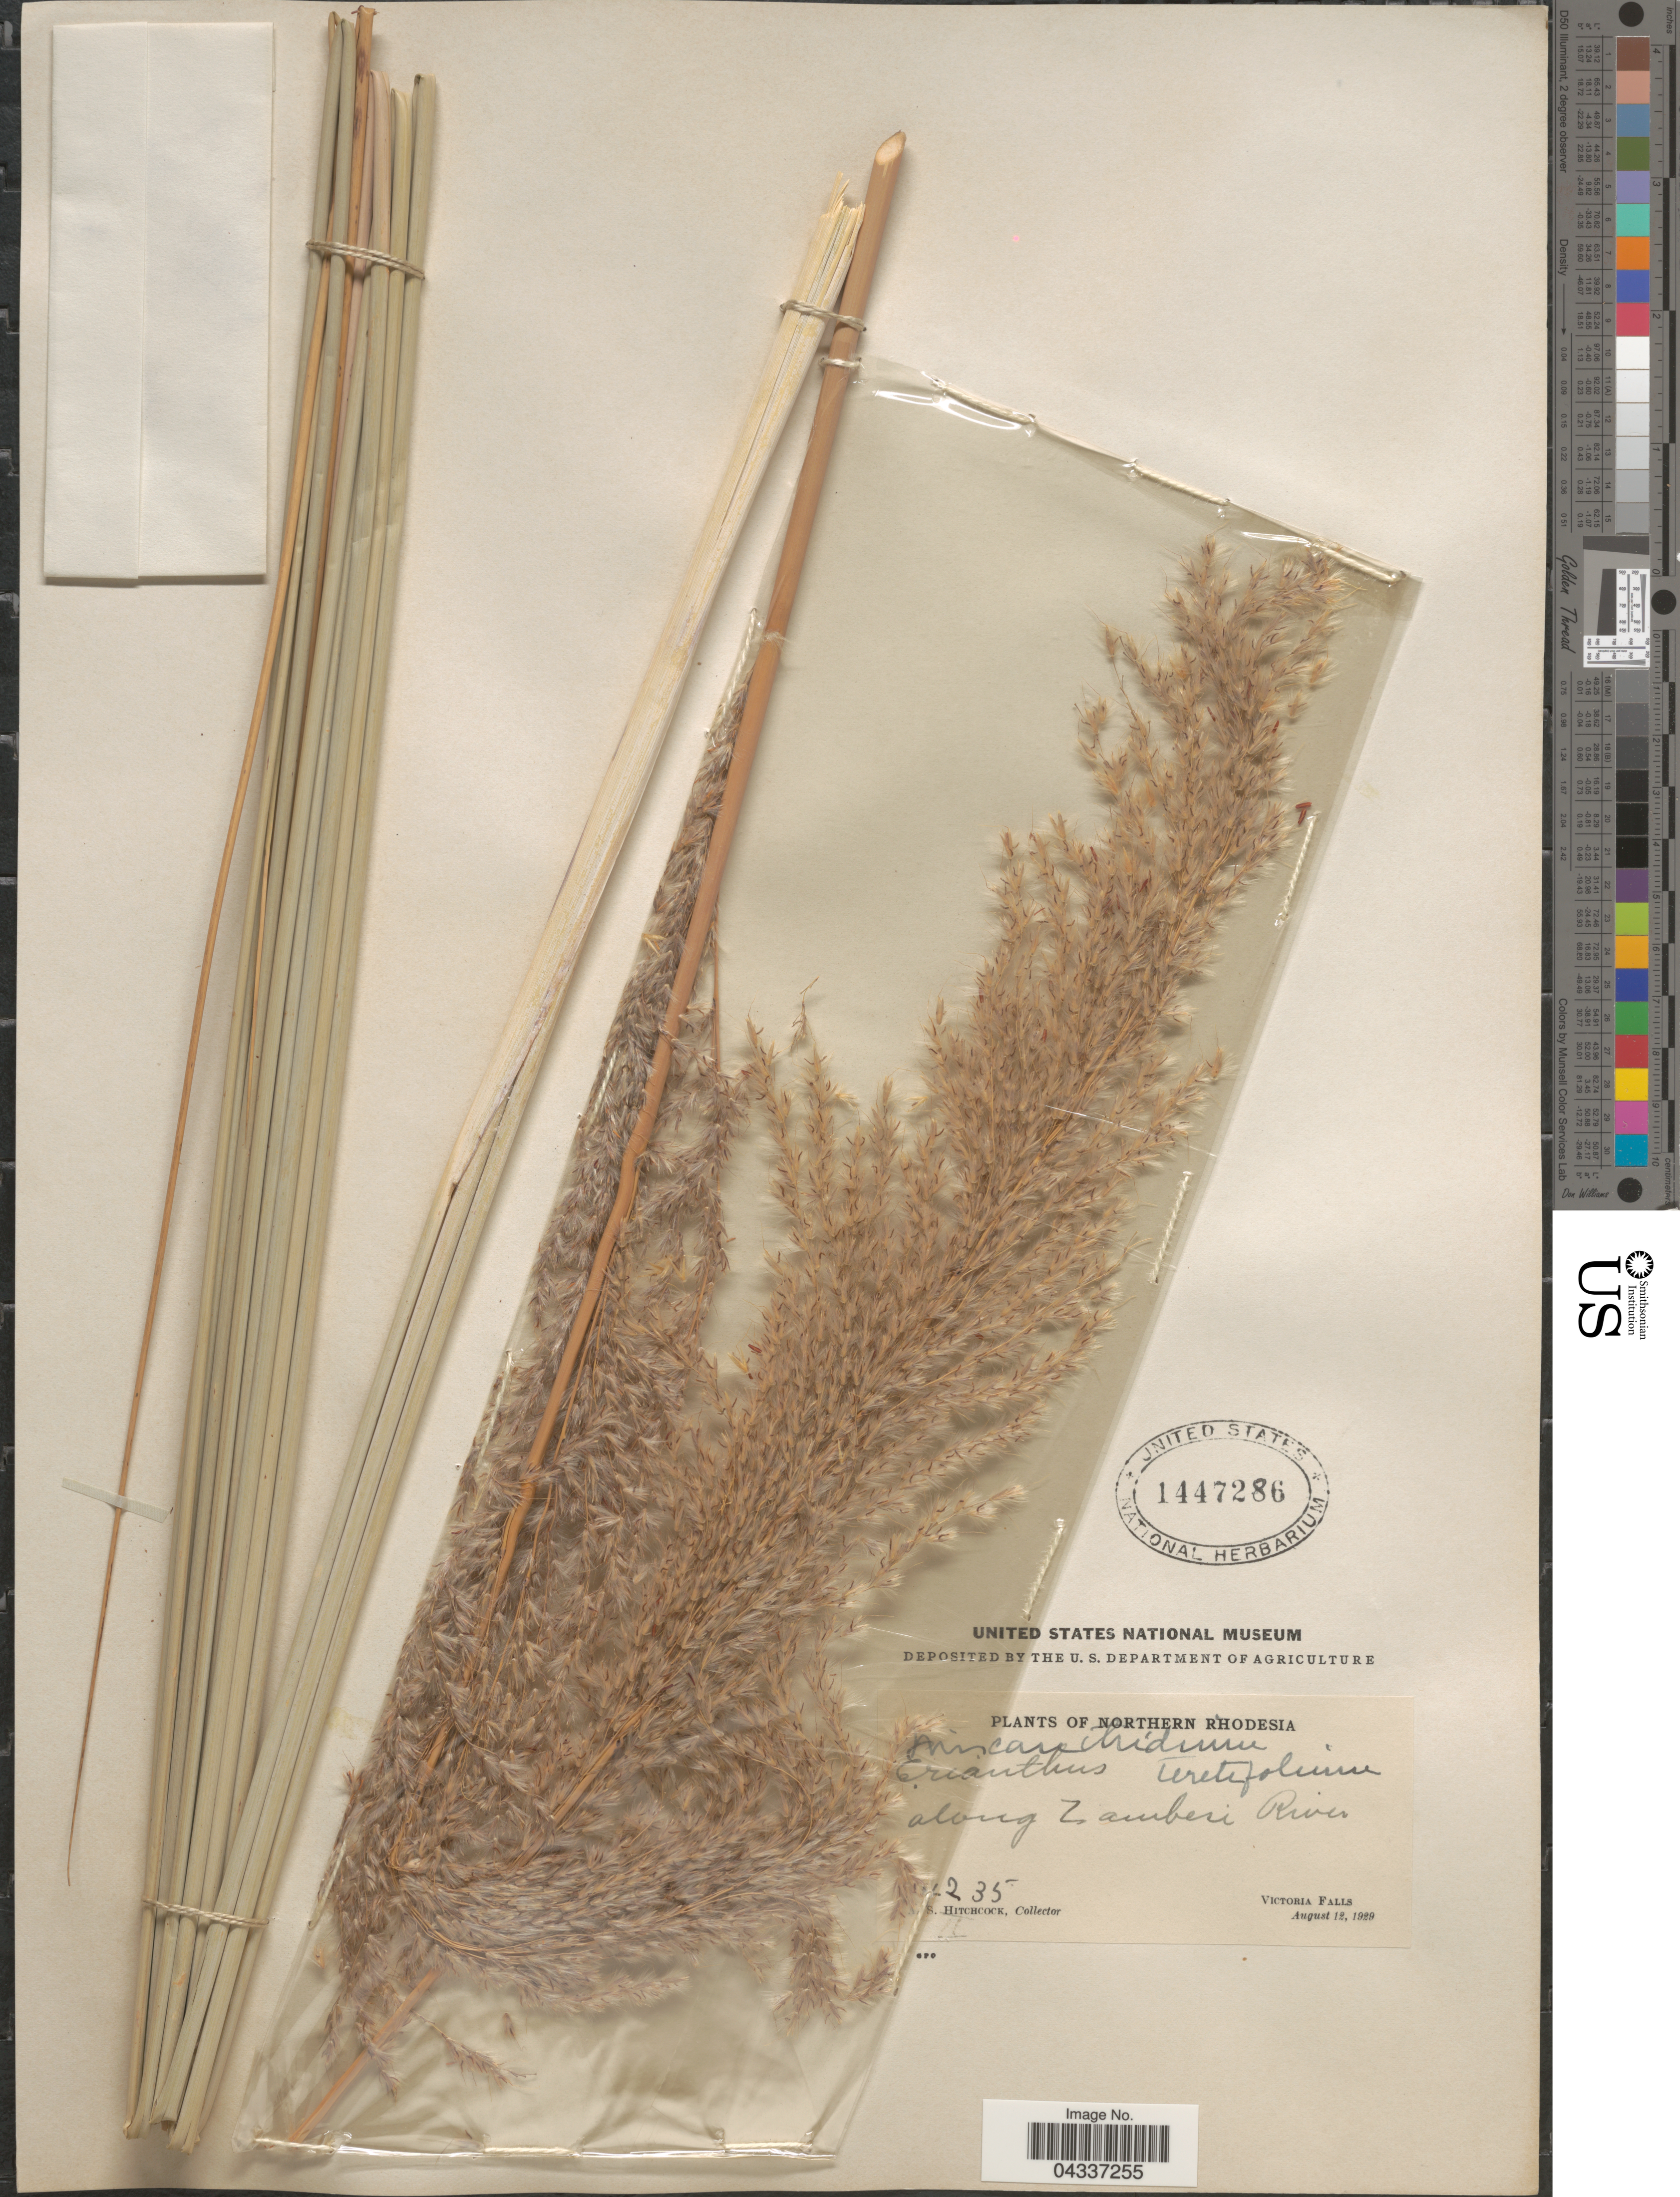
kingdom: Plantae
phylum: Tracheophyta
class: Liliopsida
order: Poales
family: Poaceae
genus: Miscanthidium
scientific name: Miscanthidium teretifolium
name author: (Stapf) Stapf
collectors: A. S. Hitchcock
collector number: !235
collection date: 1929-08-12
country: Zambia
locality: Northern Rhodesia. Along Zambesi River. Victoria Falls.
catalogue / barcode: US 1447286